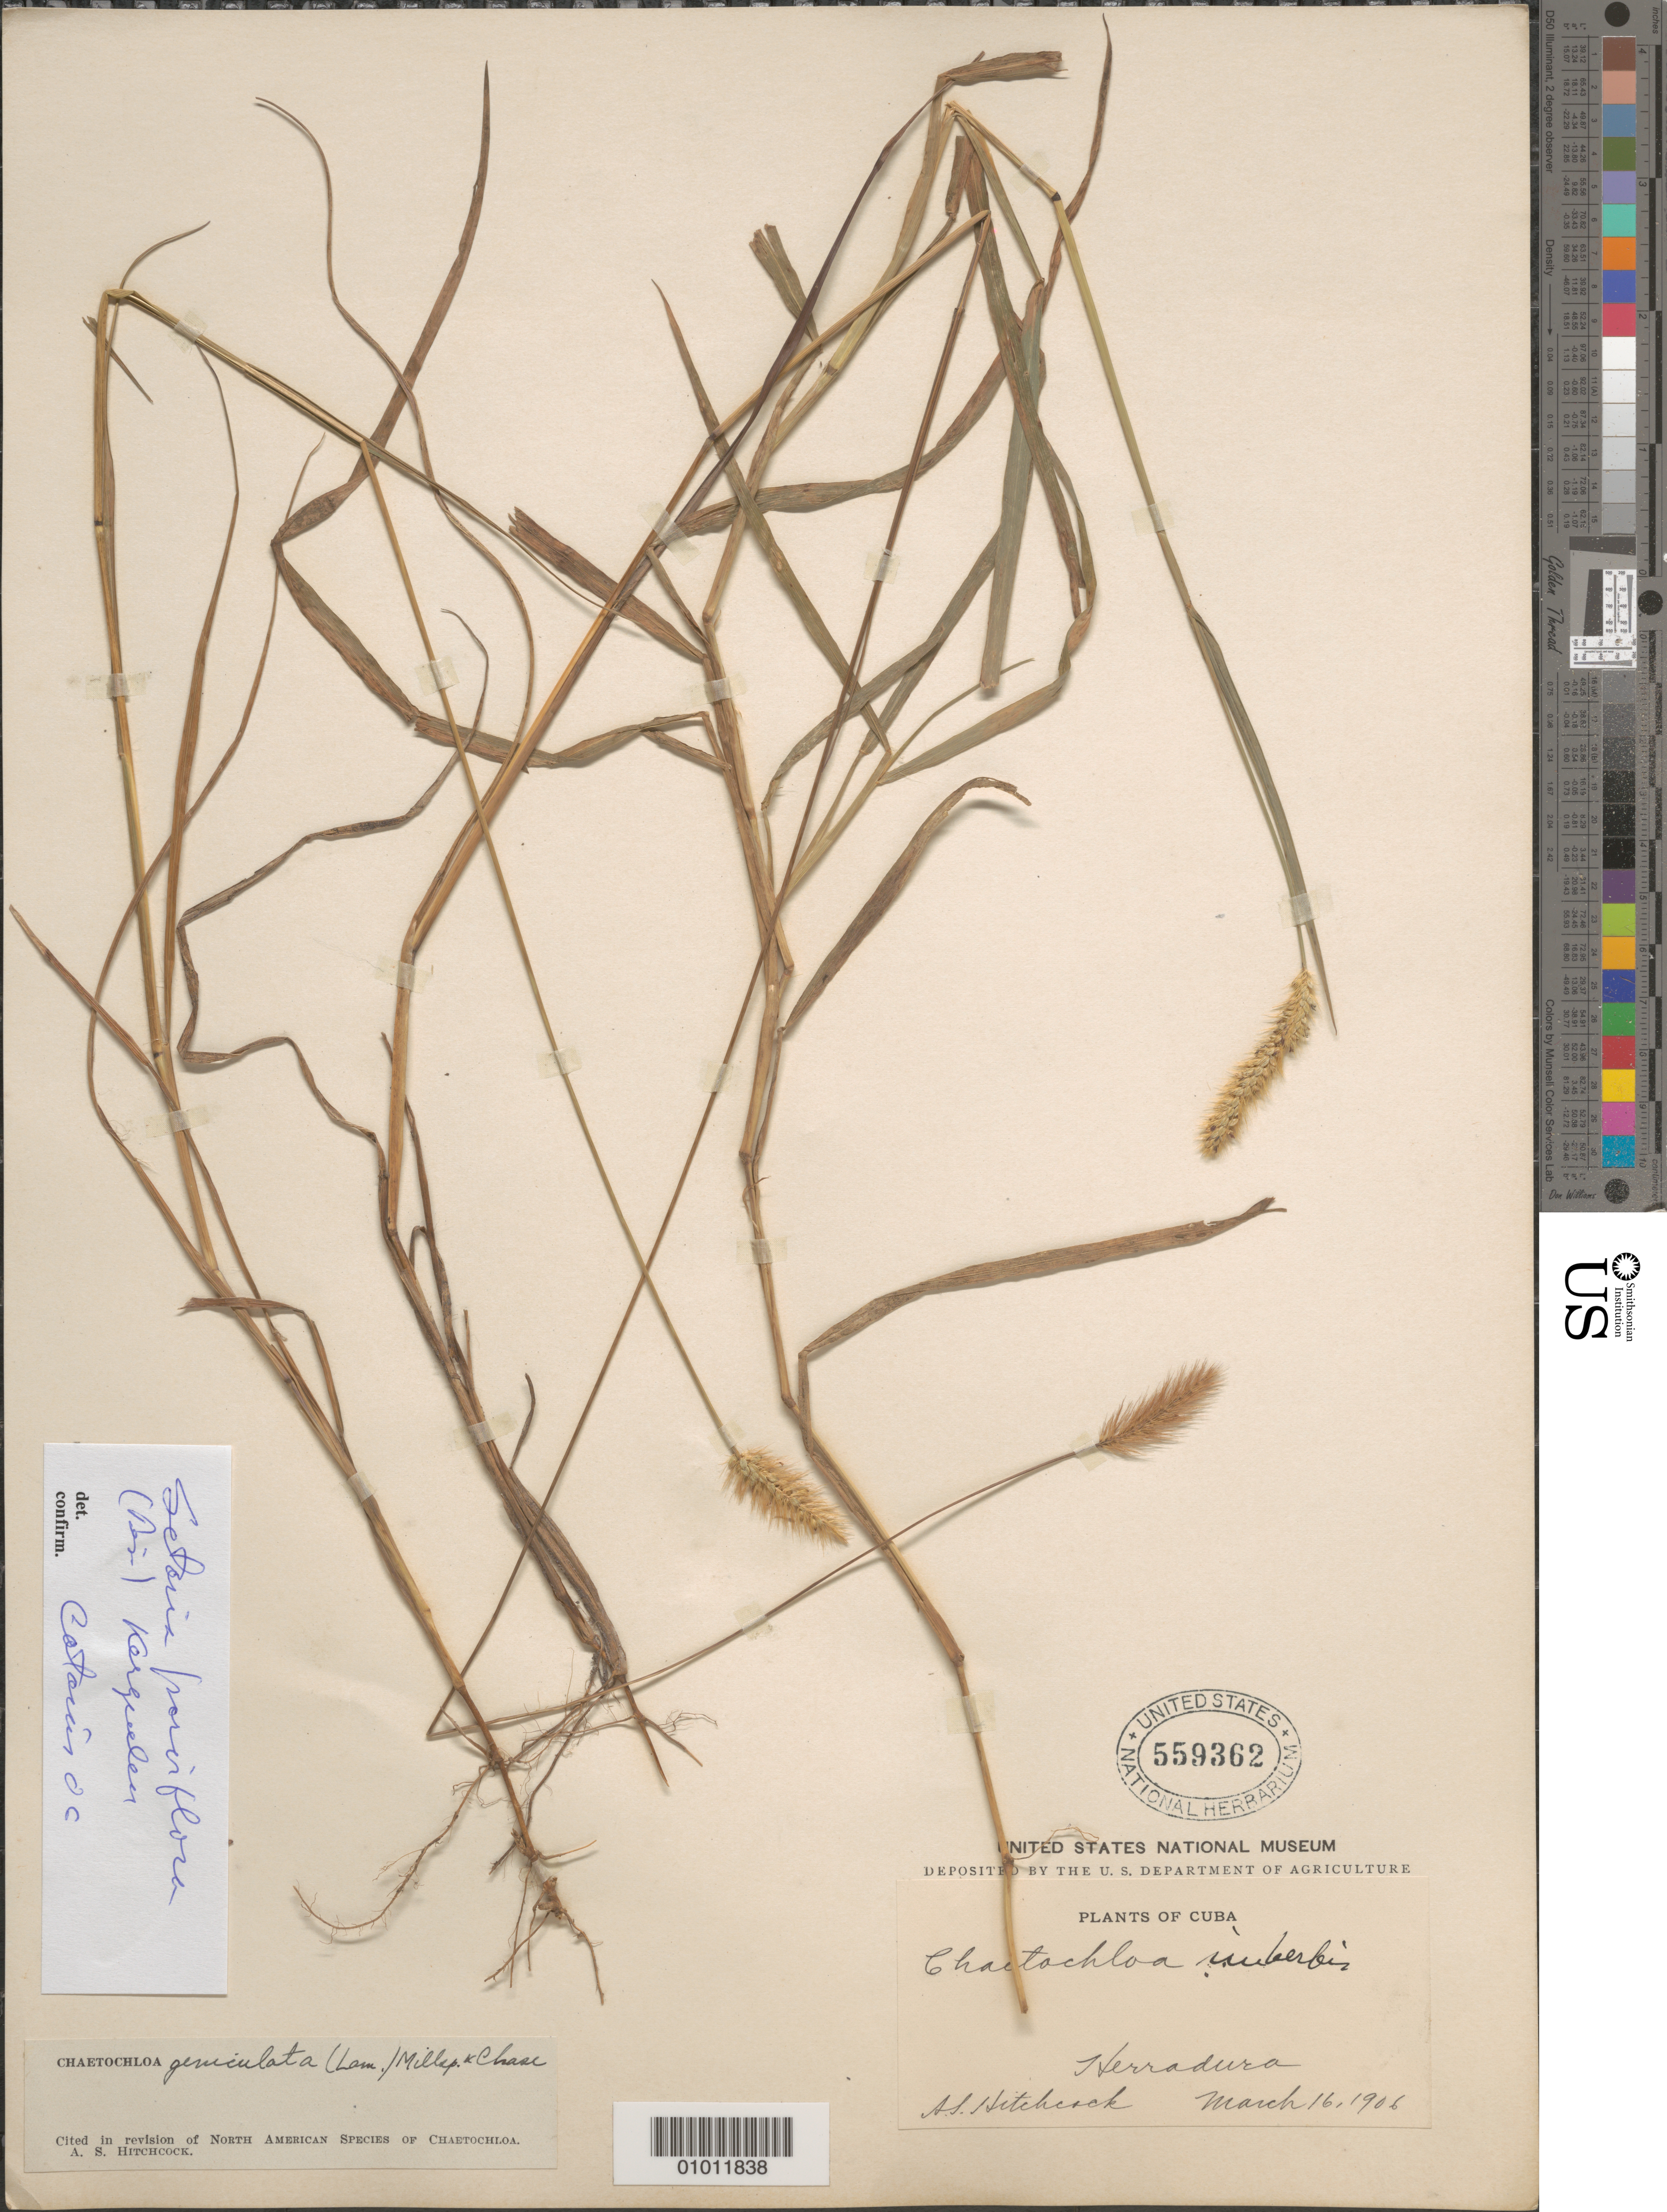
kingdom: Plantae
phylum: Tracheophyta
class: Liliopsida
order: Poales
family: Poaceae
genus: Setaria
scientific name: Setaria setosa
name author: (Sw.) P. Beauv.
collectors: A. S. Hitchcock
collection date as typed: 16 Mar 1906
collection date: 1906-03-16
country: Cuba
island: Cuba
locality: Herradura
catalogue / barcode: US 559362